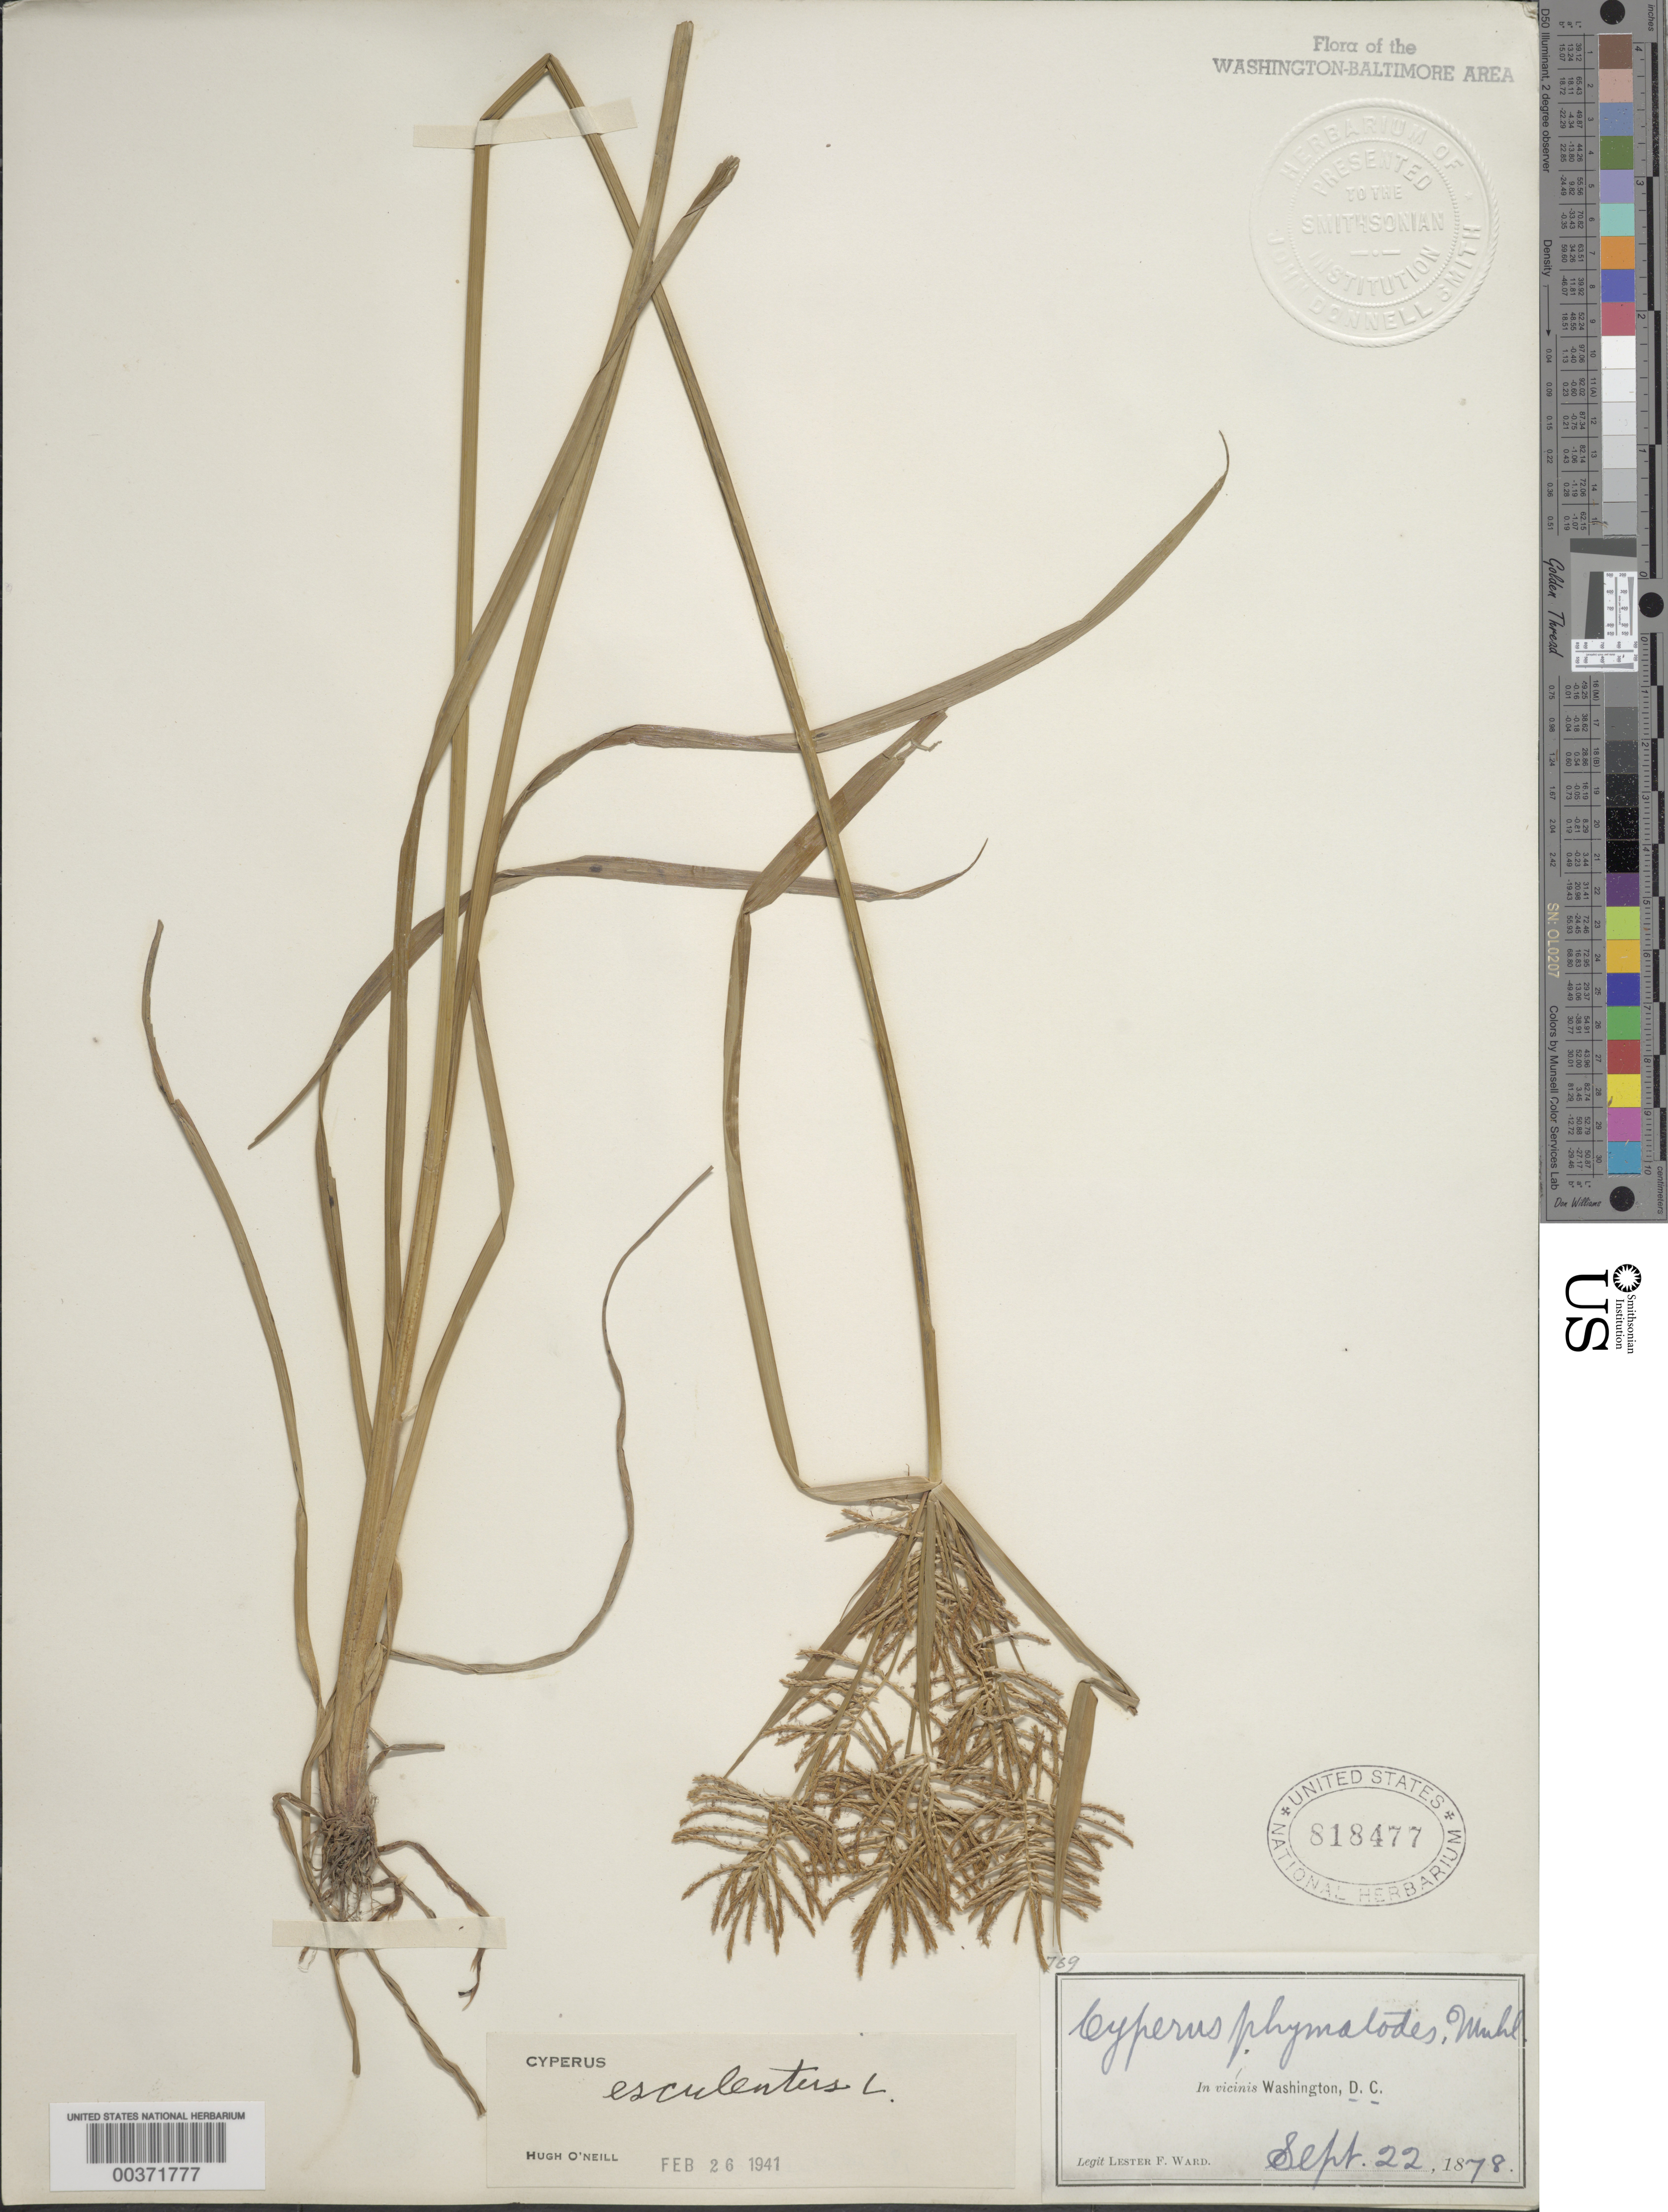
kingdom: Plantae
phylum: Tracheophyta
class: Liliopsida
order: Poales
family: Cyperaceae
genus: Cyperus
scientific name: Cyperus esculentus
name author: L.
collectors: L. F. Ward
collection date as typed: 22 Sep 1878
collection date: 1878-09-22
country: United States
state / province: District of Columbia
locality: Washington DC Area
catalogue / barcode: US 818477